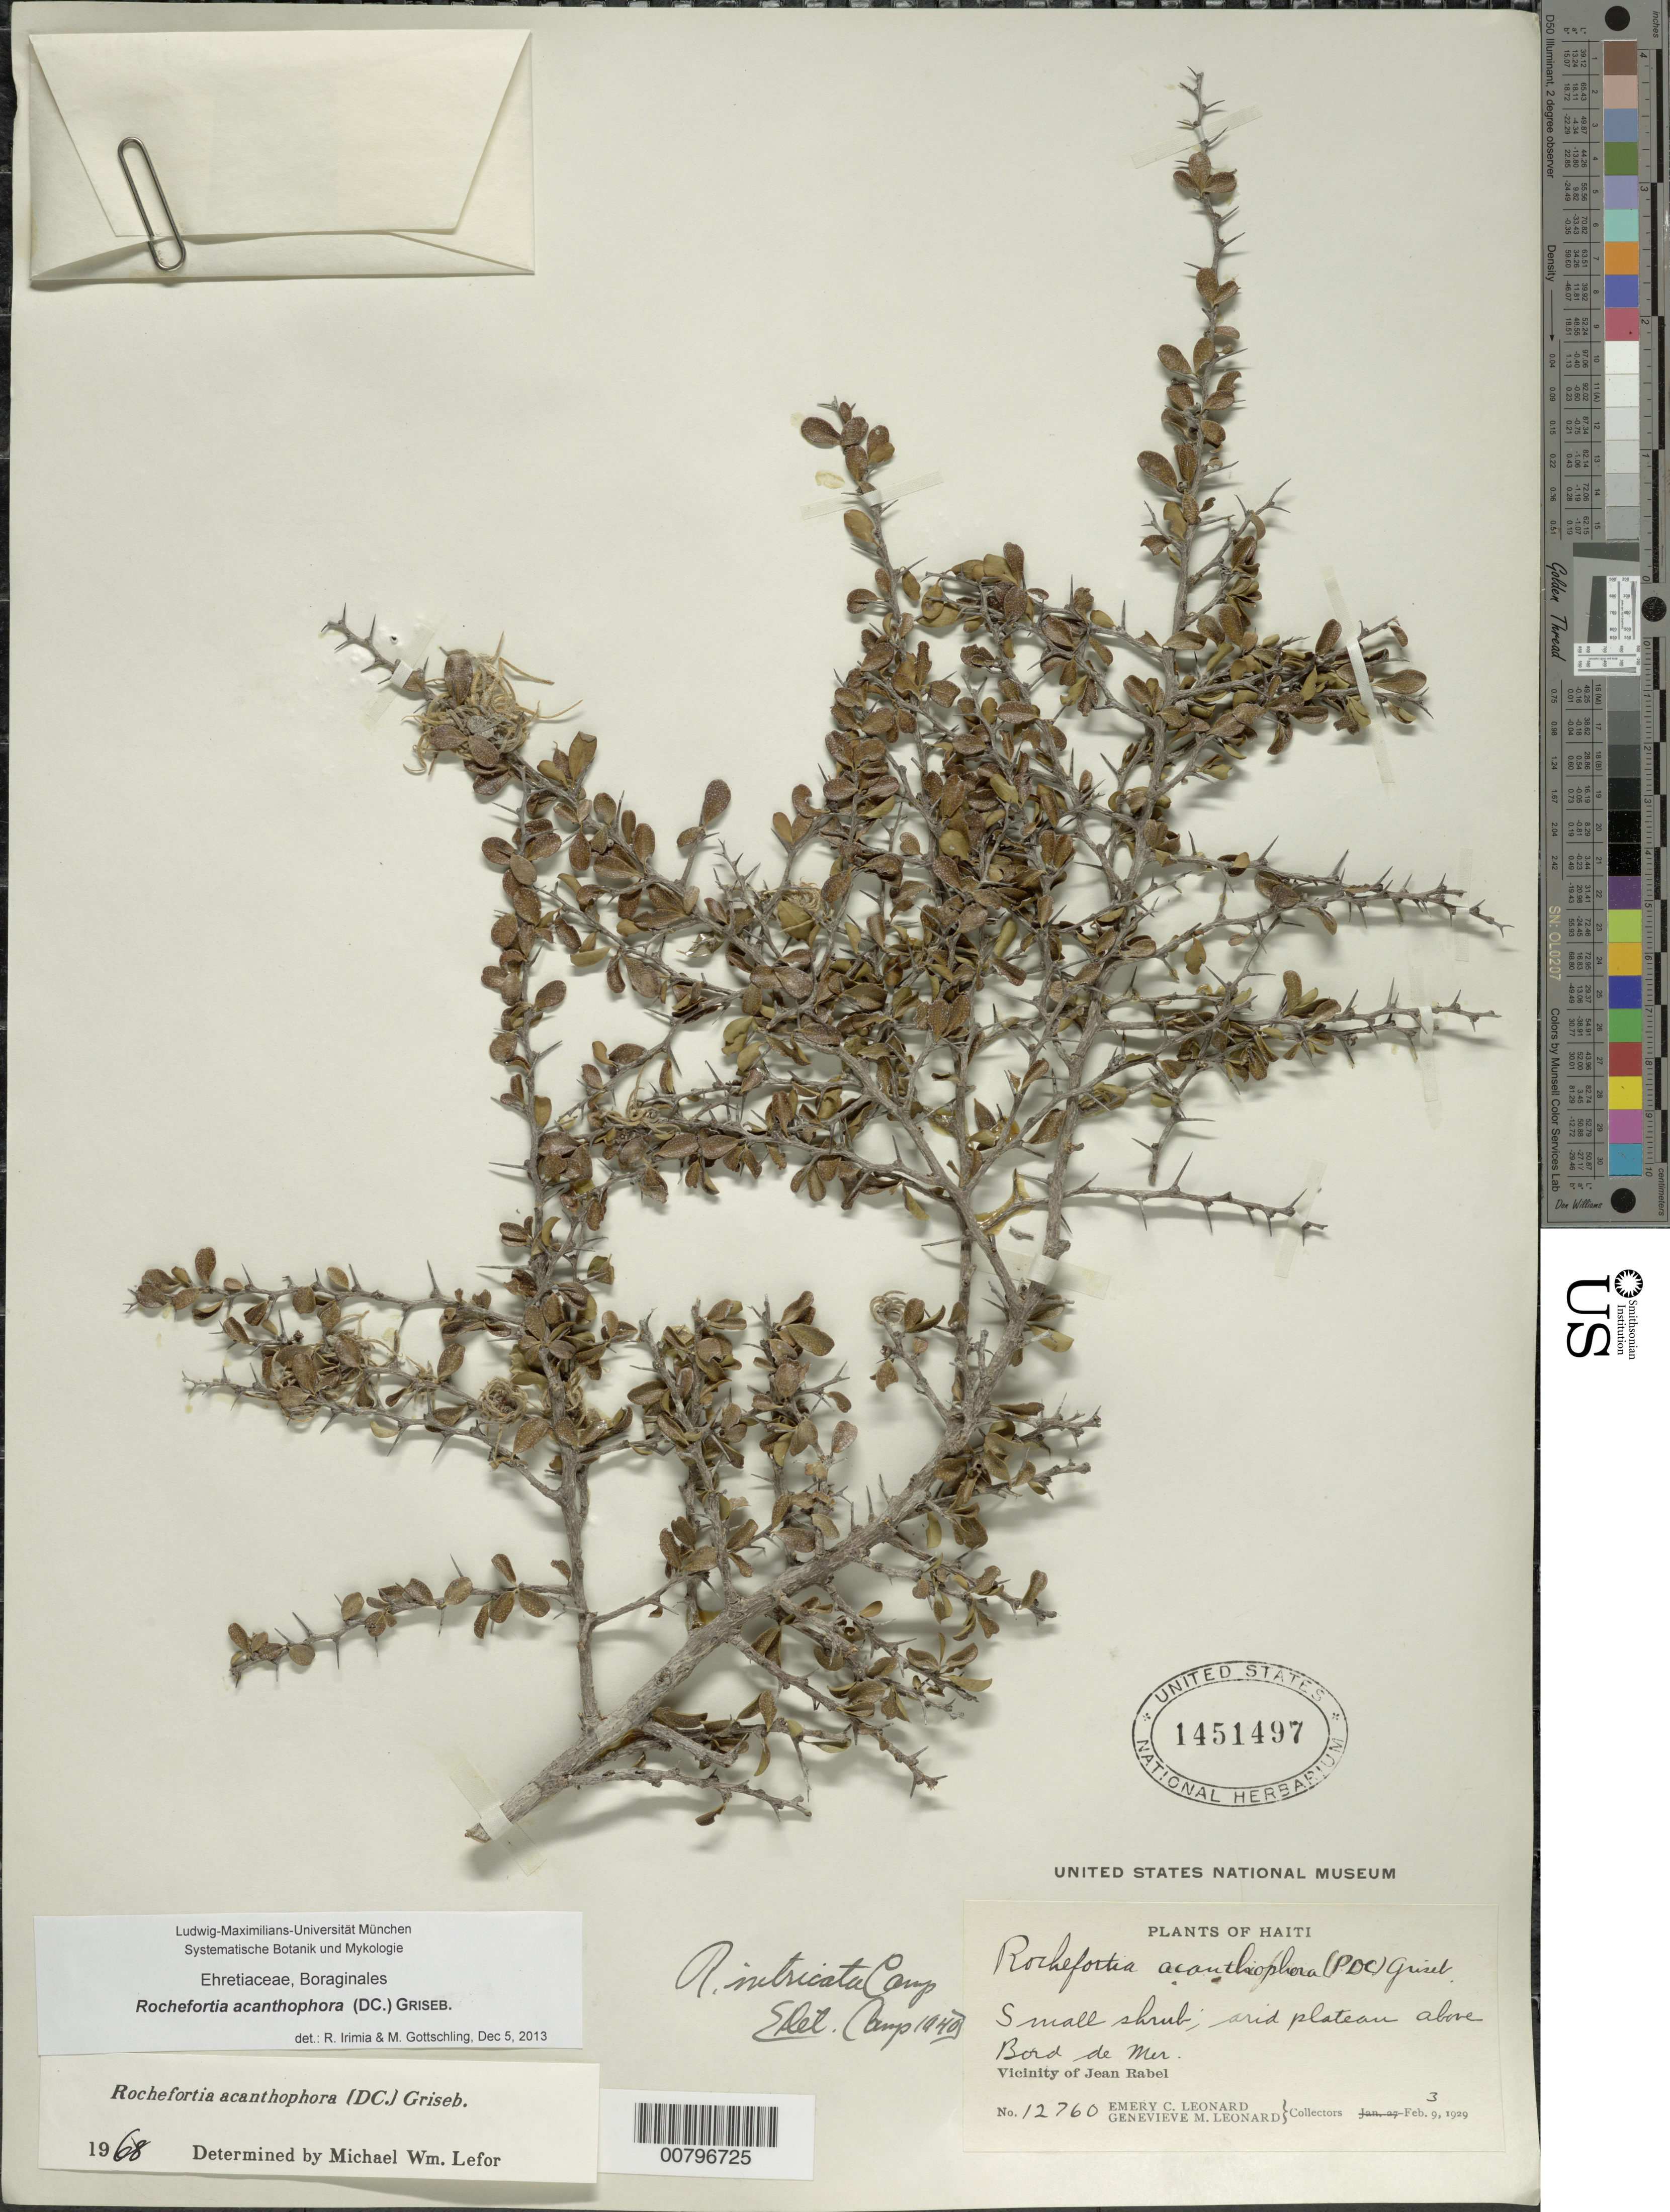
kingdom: Plantae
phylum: Tracheophyta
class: Magnoliopsida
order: Boraginales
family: Ehretiaceae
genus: Rochefortia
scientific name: Rochefortia acanthophora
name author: (DC.) Griseb.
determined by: Irimia, R.; Gottschling, M.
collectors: E. C. Leonard & G. M. Leonard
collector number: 12760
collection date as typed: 03 Feb 1929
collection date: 1929-02-03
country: Haiti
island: Hispaniola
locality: Vicinity of Jean Rabel, above Bord de Mer.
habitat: Arid plateau.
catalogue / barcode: US 1451497